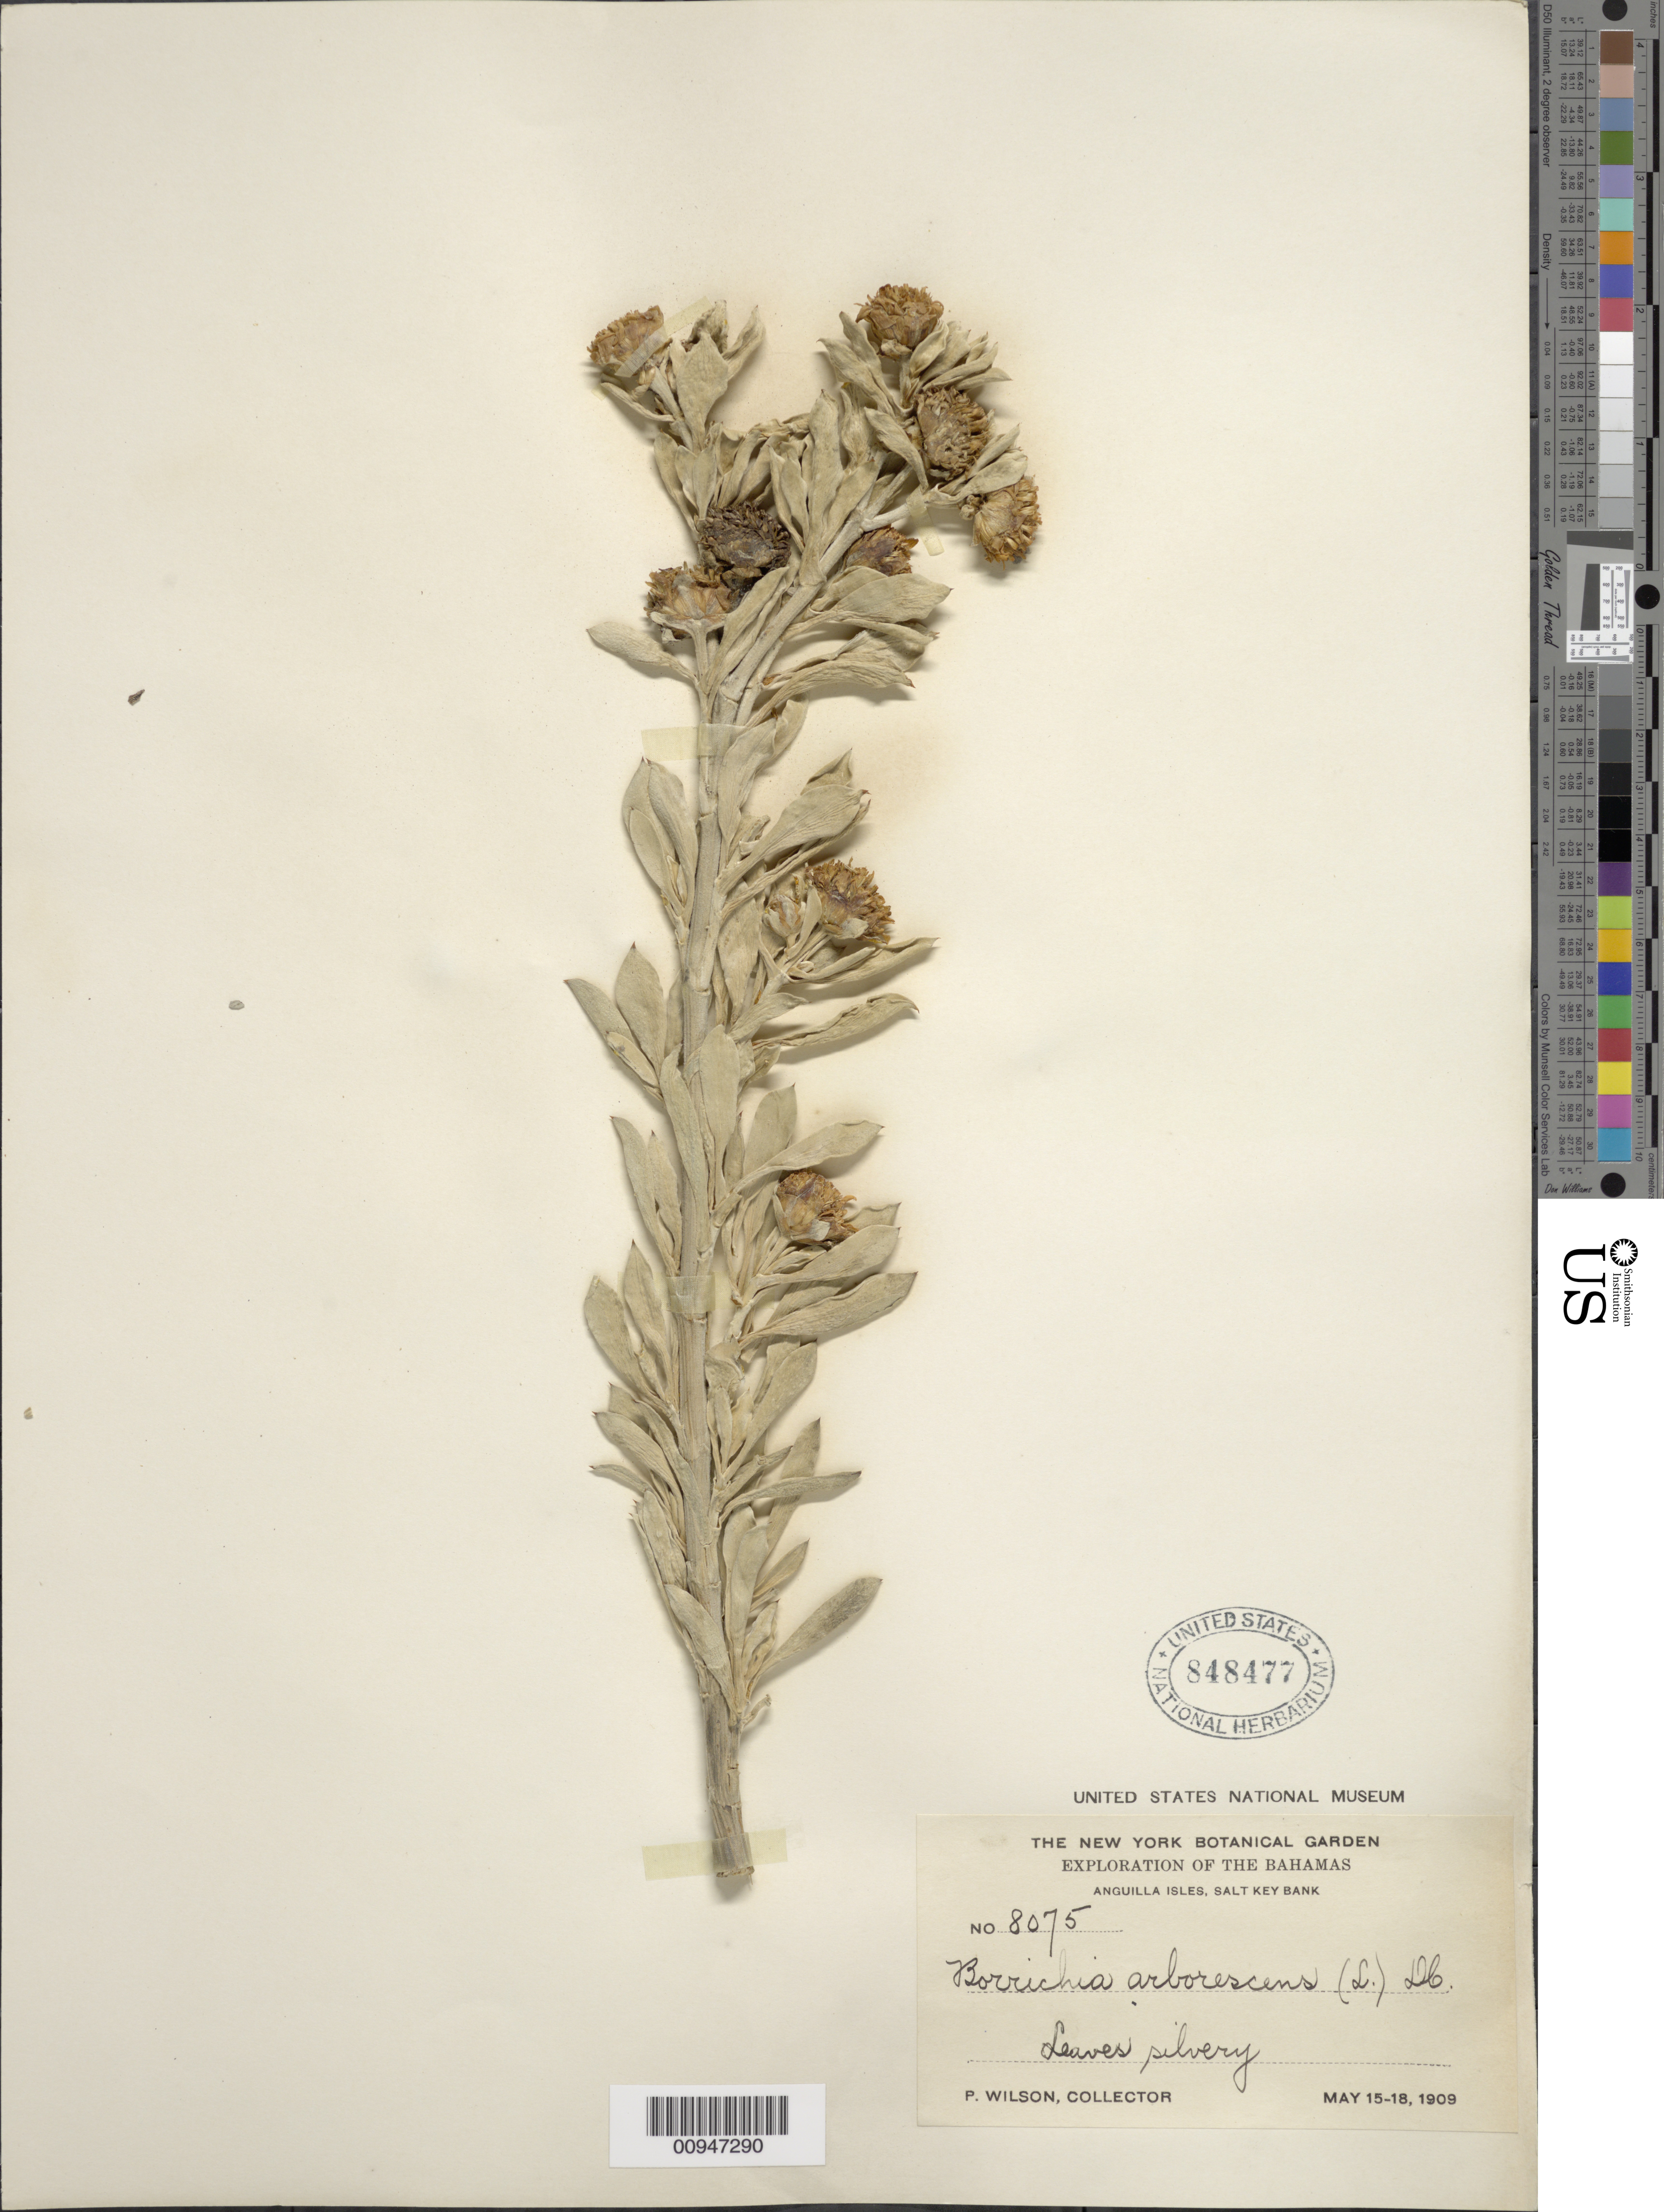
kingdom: Plantae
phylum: Tracheophyta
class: Magnoliopsida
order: Asterales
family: Asteraceae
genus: Borrichia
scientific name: Borrichia arborescens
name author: (L.) DC.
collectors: P. Wilson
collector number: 8075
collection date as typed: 15 May 1909 to 18 May 1909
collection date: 1909-05-15/1909-05-18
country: Bahamas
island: Anguilla Isles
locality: Salt Key Bank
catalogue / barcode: US 848477